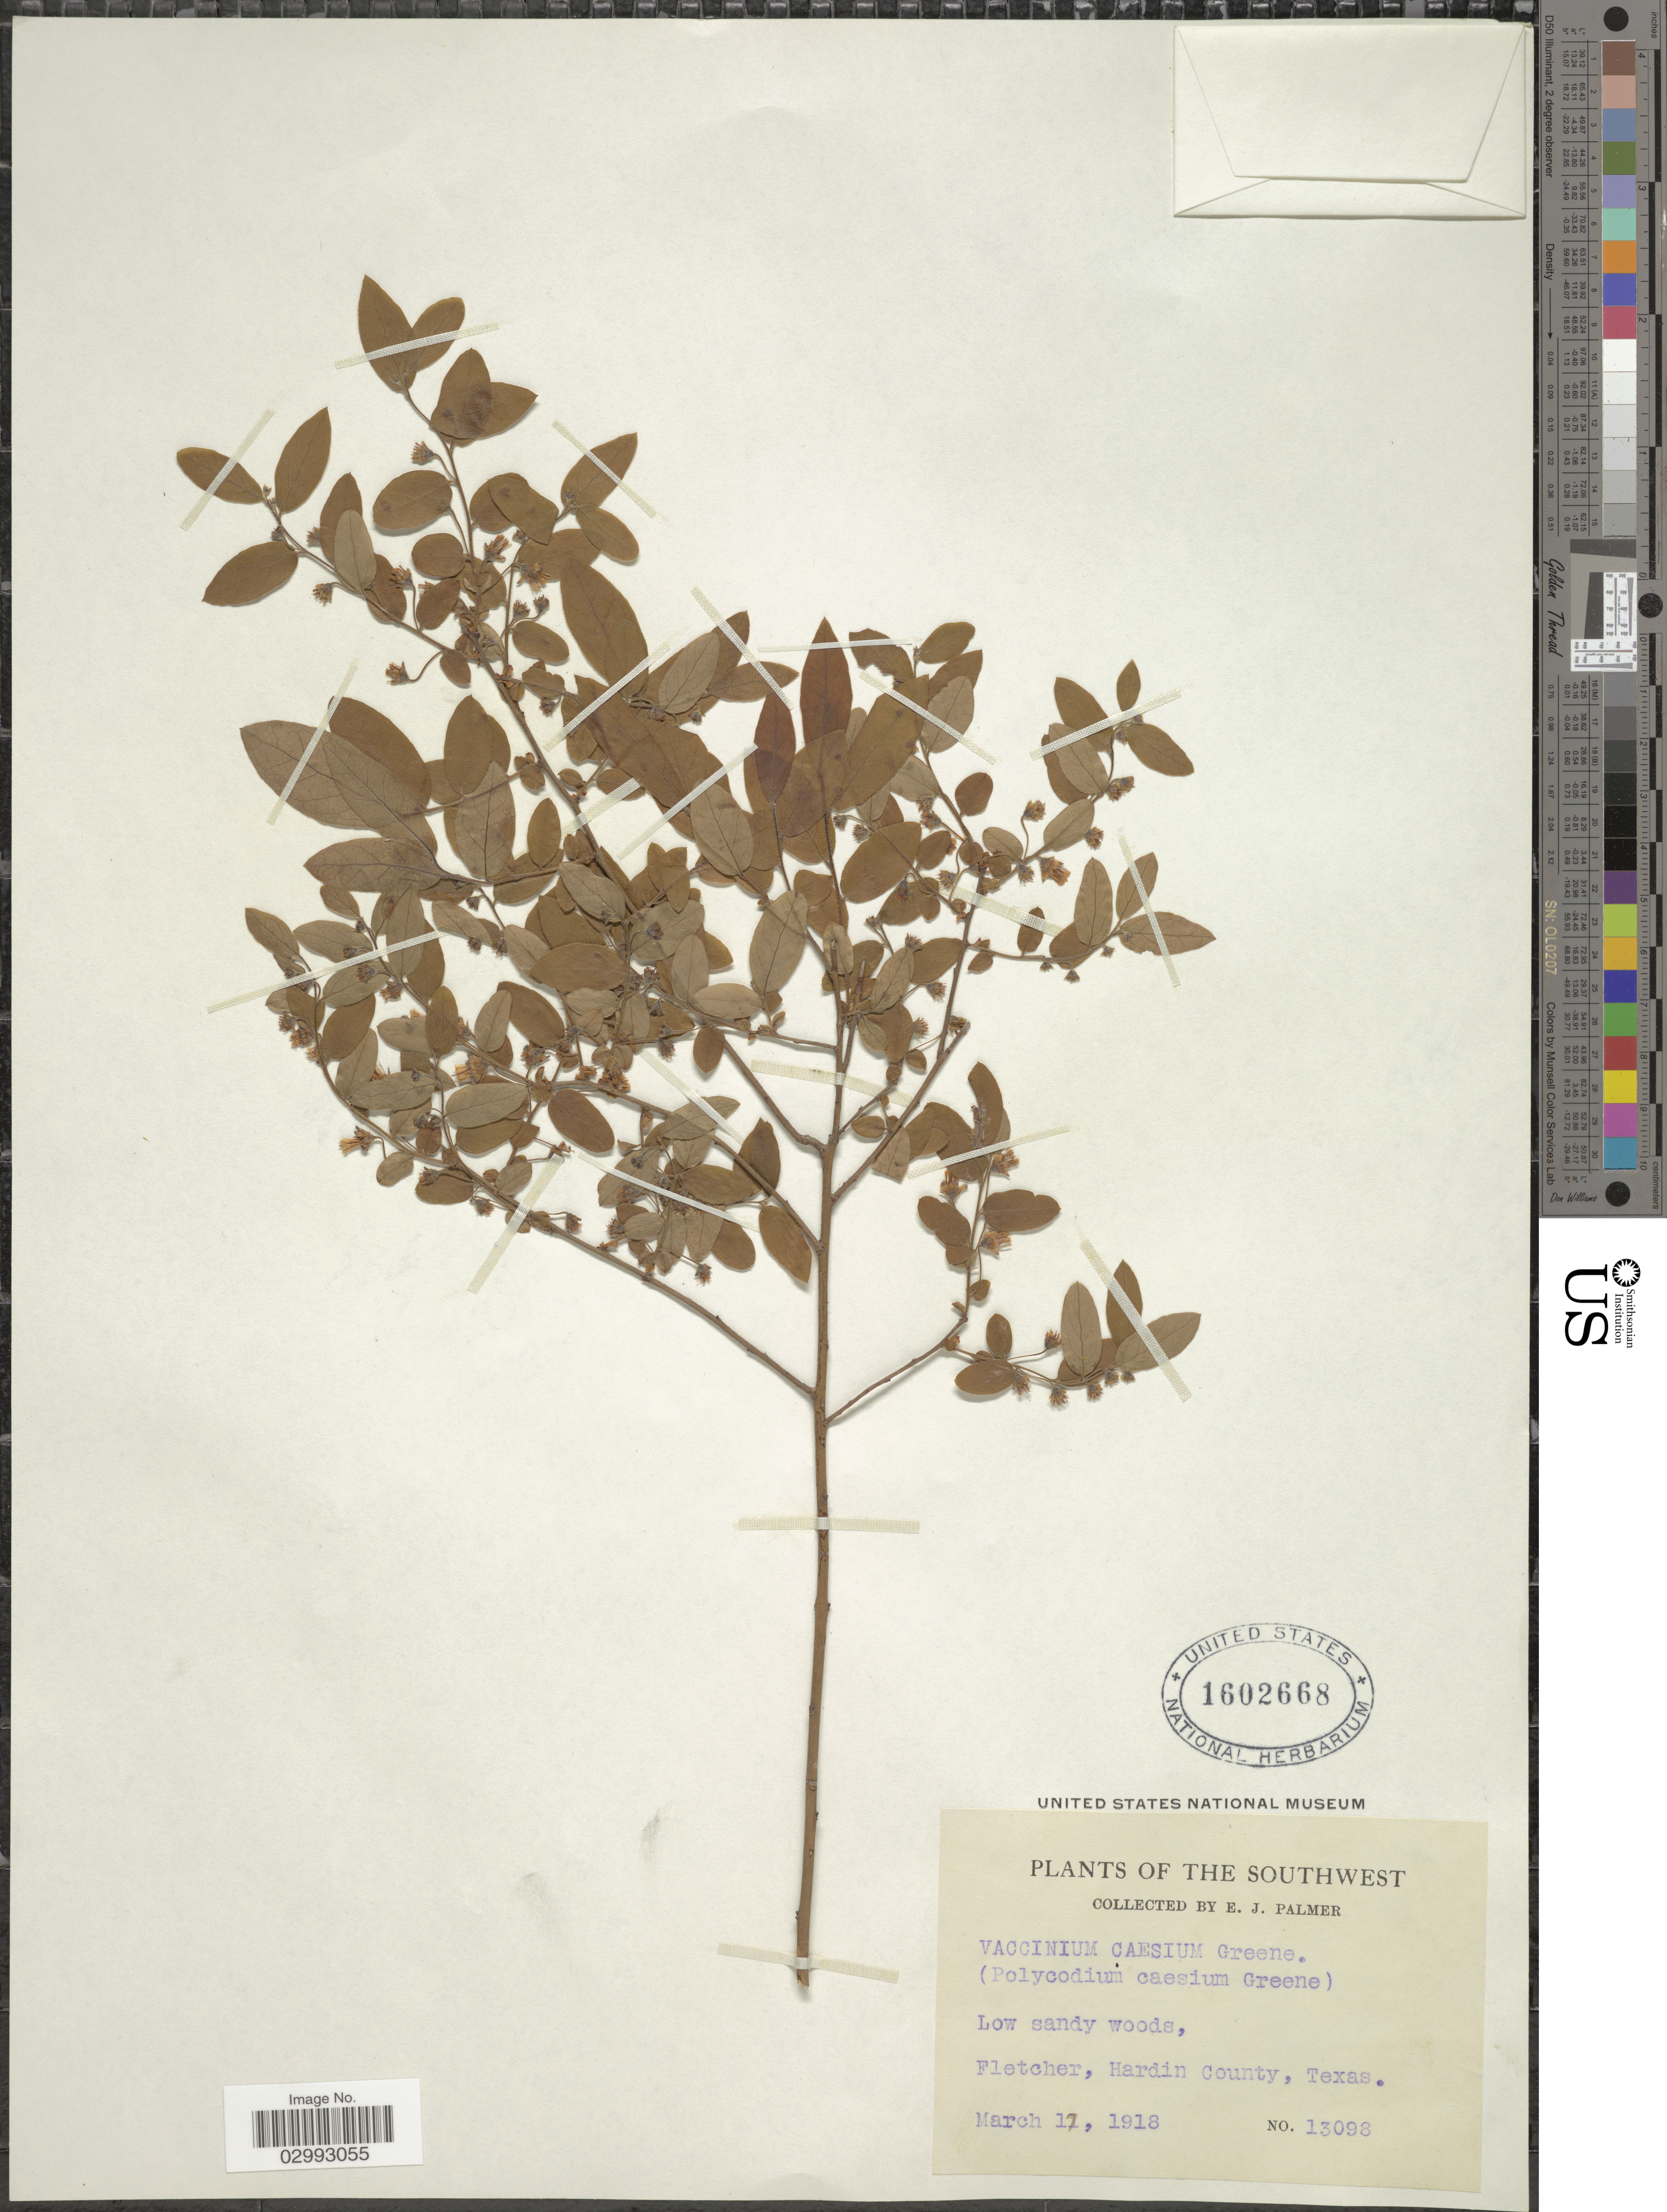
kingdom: Plantae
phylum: Tracheophyta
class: Magnoliopsida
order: Ericales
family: Ericaceae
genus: Polycodium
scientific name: Polycodium caesium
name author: (Greene) Greene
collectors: E. J. Palmer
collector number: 13098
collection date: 1918-03-01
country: United States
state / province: Texas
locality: Southwest. Fletcher, Hardin County.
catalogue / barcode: US 1602668